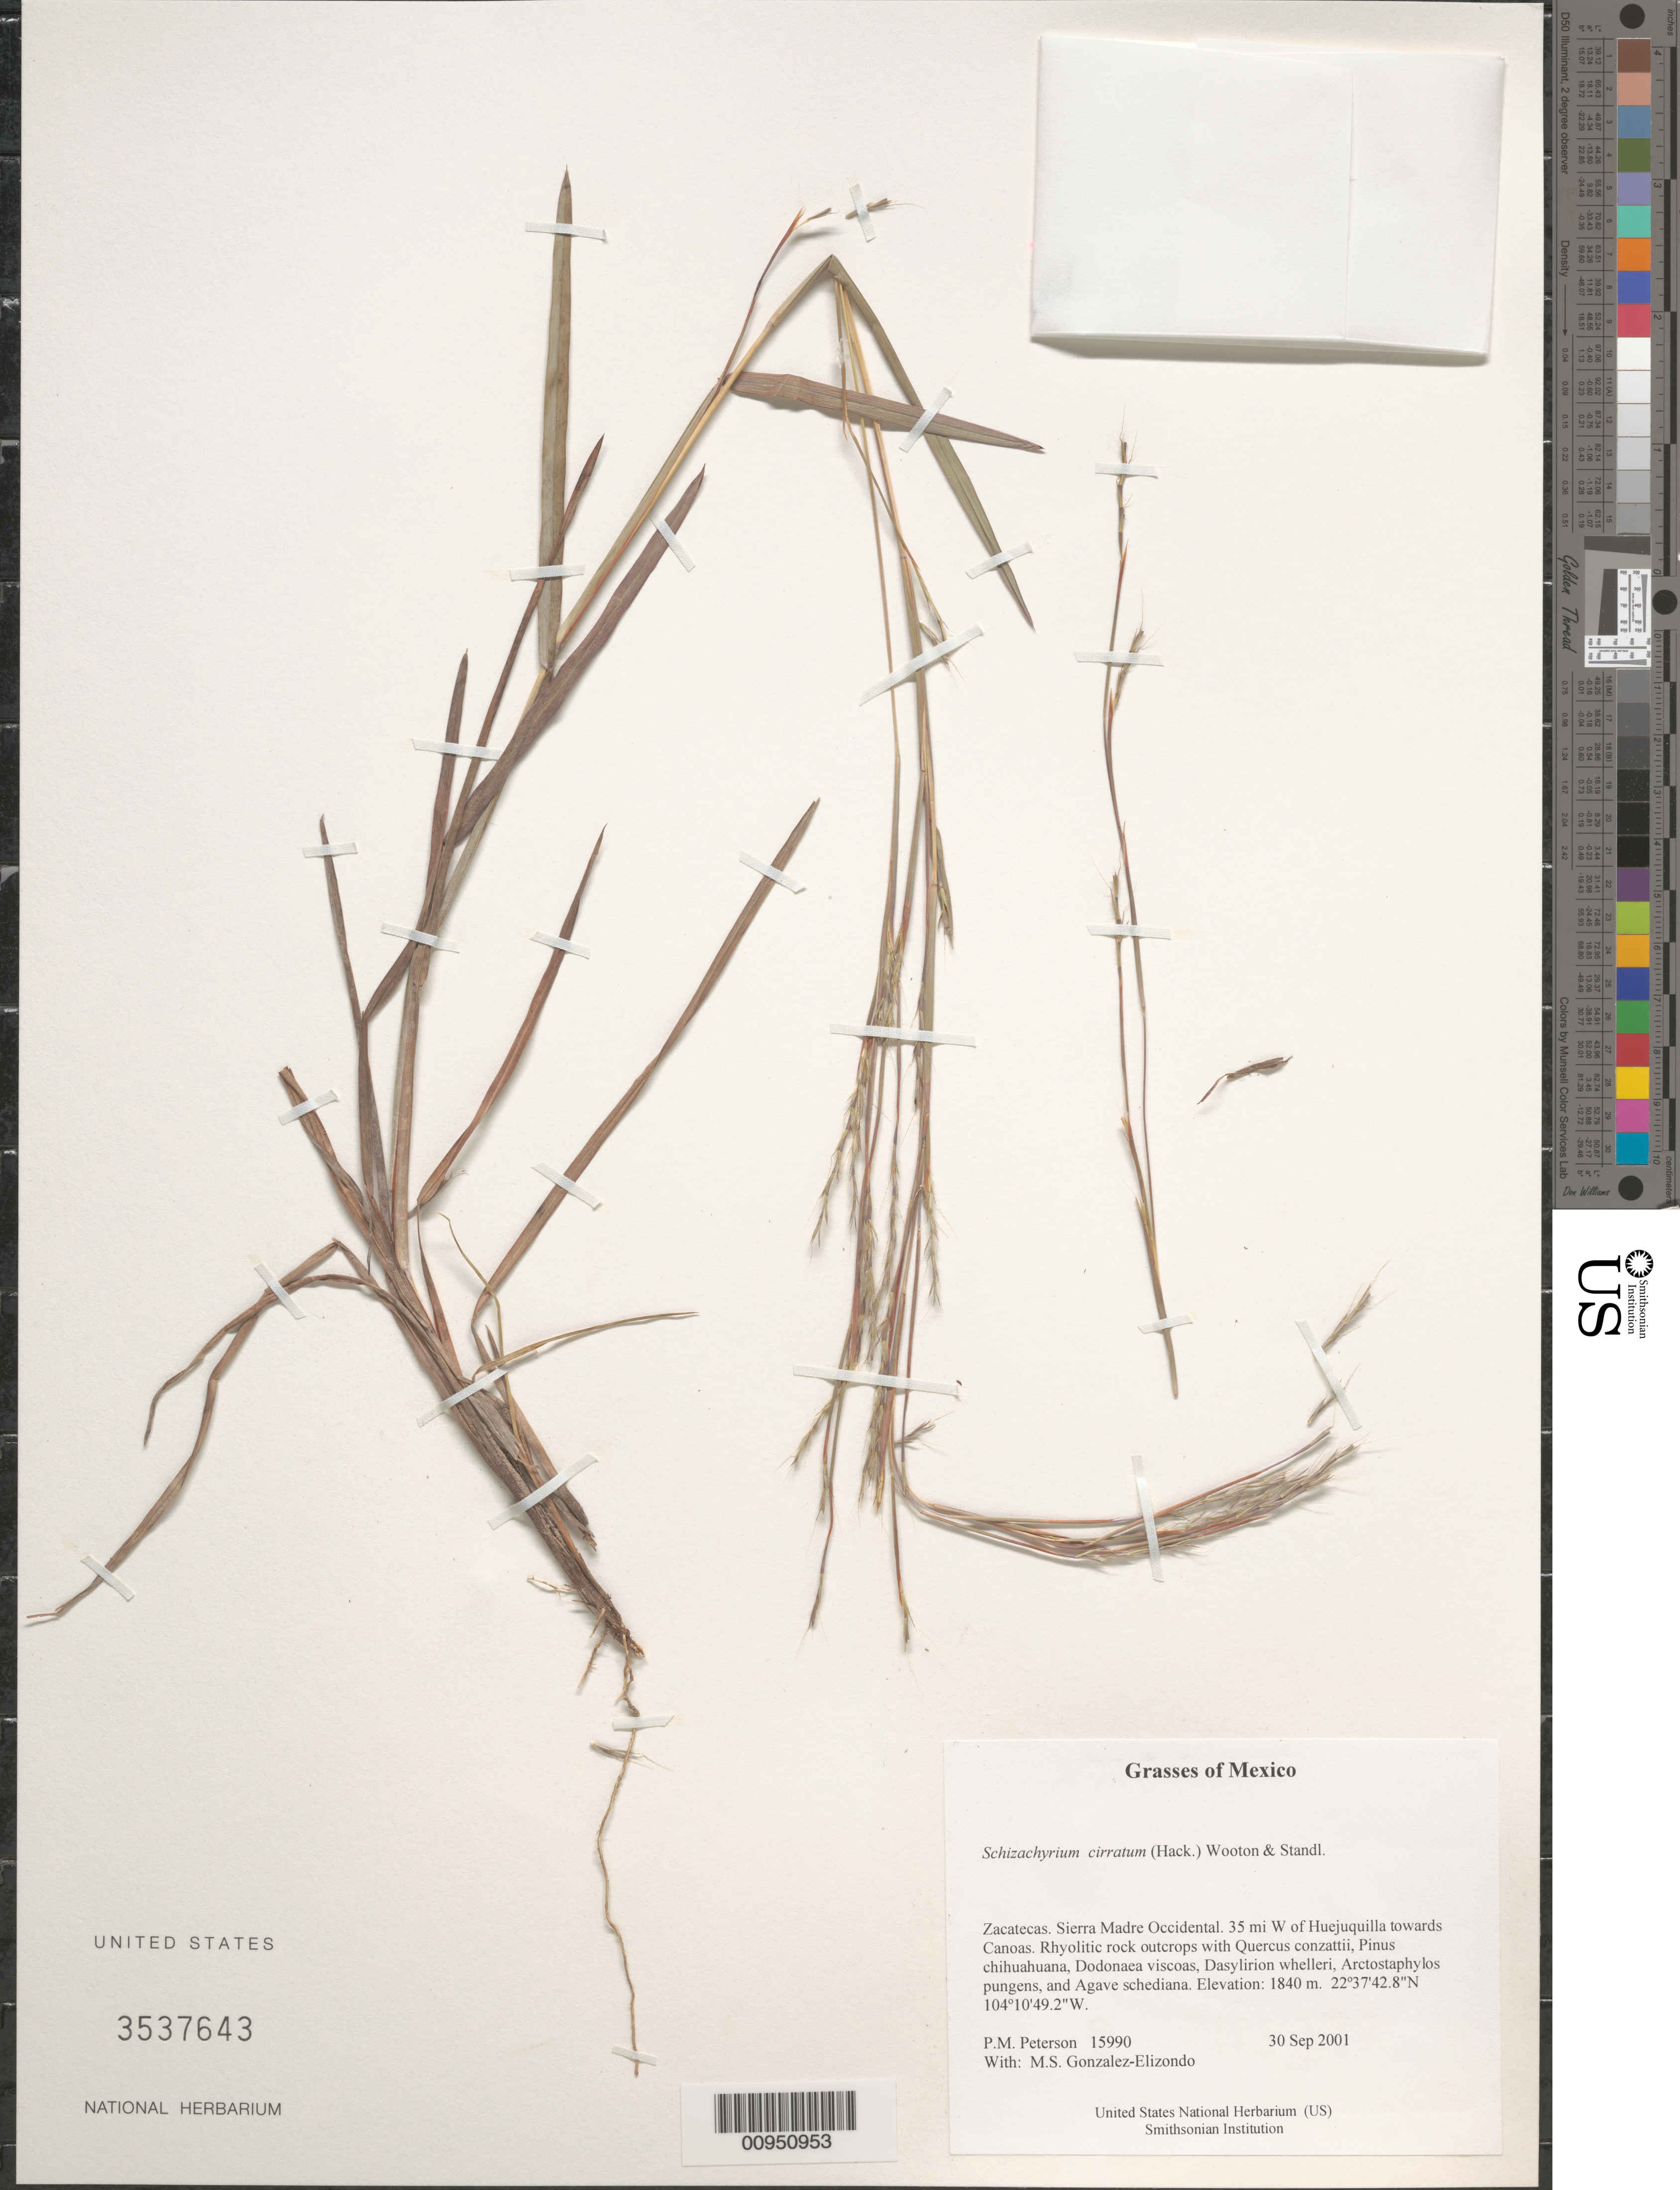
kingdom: Plantae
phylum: Tracheophyta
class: Liliopsida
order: Poales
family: Poaceae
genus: Schizachyrium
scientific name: Schizachyrium cirratum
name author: (Hack.) Wooton & Standl.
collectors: P. M. Peterson & M. S. González-Elizondo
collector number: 15990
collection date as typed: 30 Sep 2001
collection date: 2001-09-30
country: Mexico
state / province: Zacatecas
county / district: Sierra Madre Occidental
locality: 35 mi W of Huejuquilla towards Canoas. Rhyolitic rock outcrops with Quercus conzattii, Pinus chihuahuana, Dodonaea viscoas, Dasylirion whelleri, Arctostaphylos pungens, and Agave schediana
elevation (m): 1840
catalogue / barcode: US 3537643